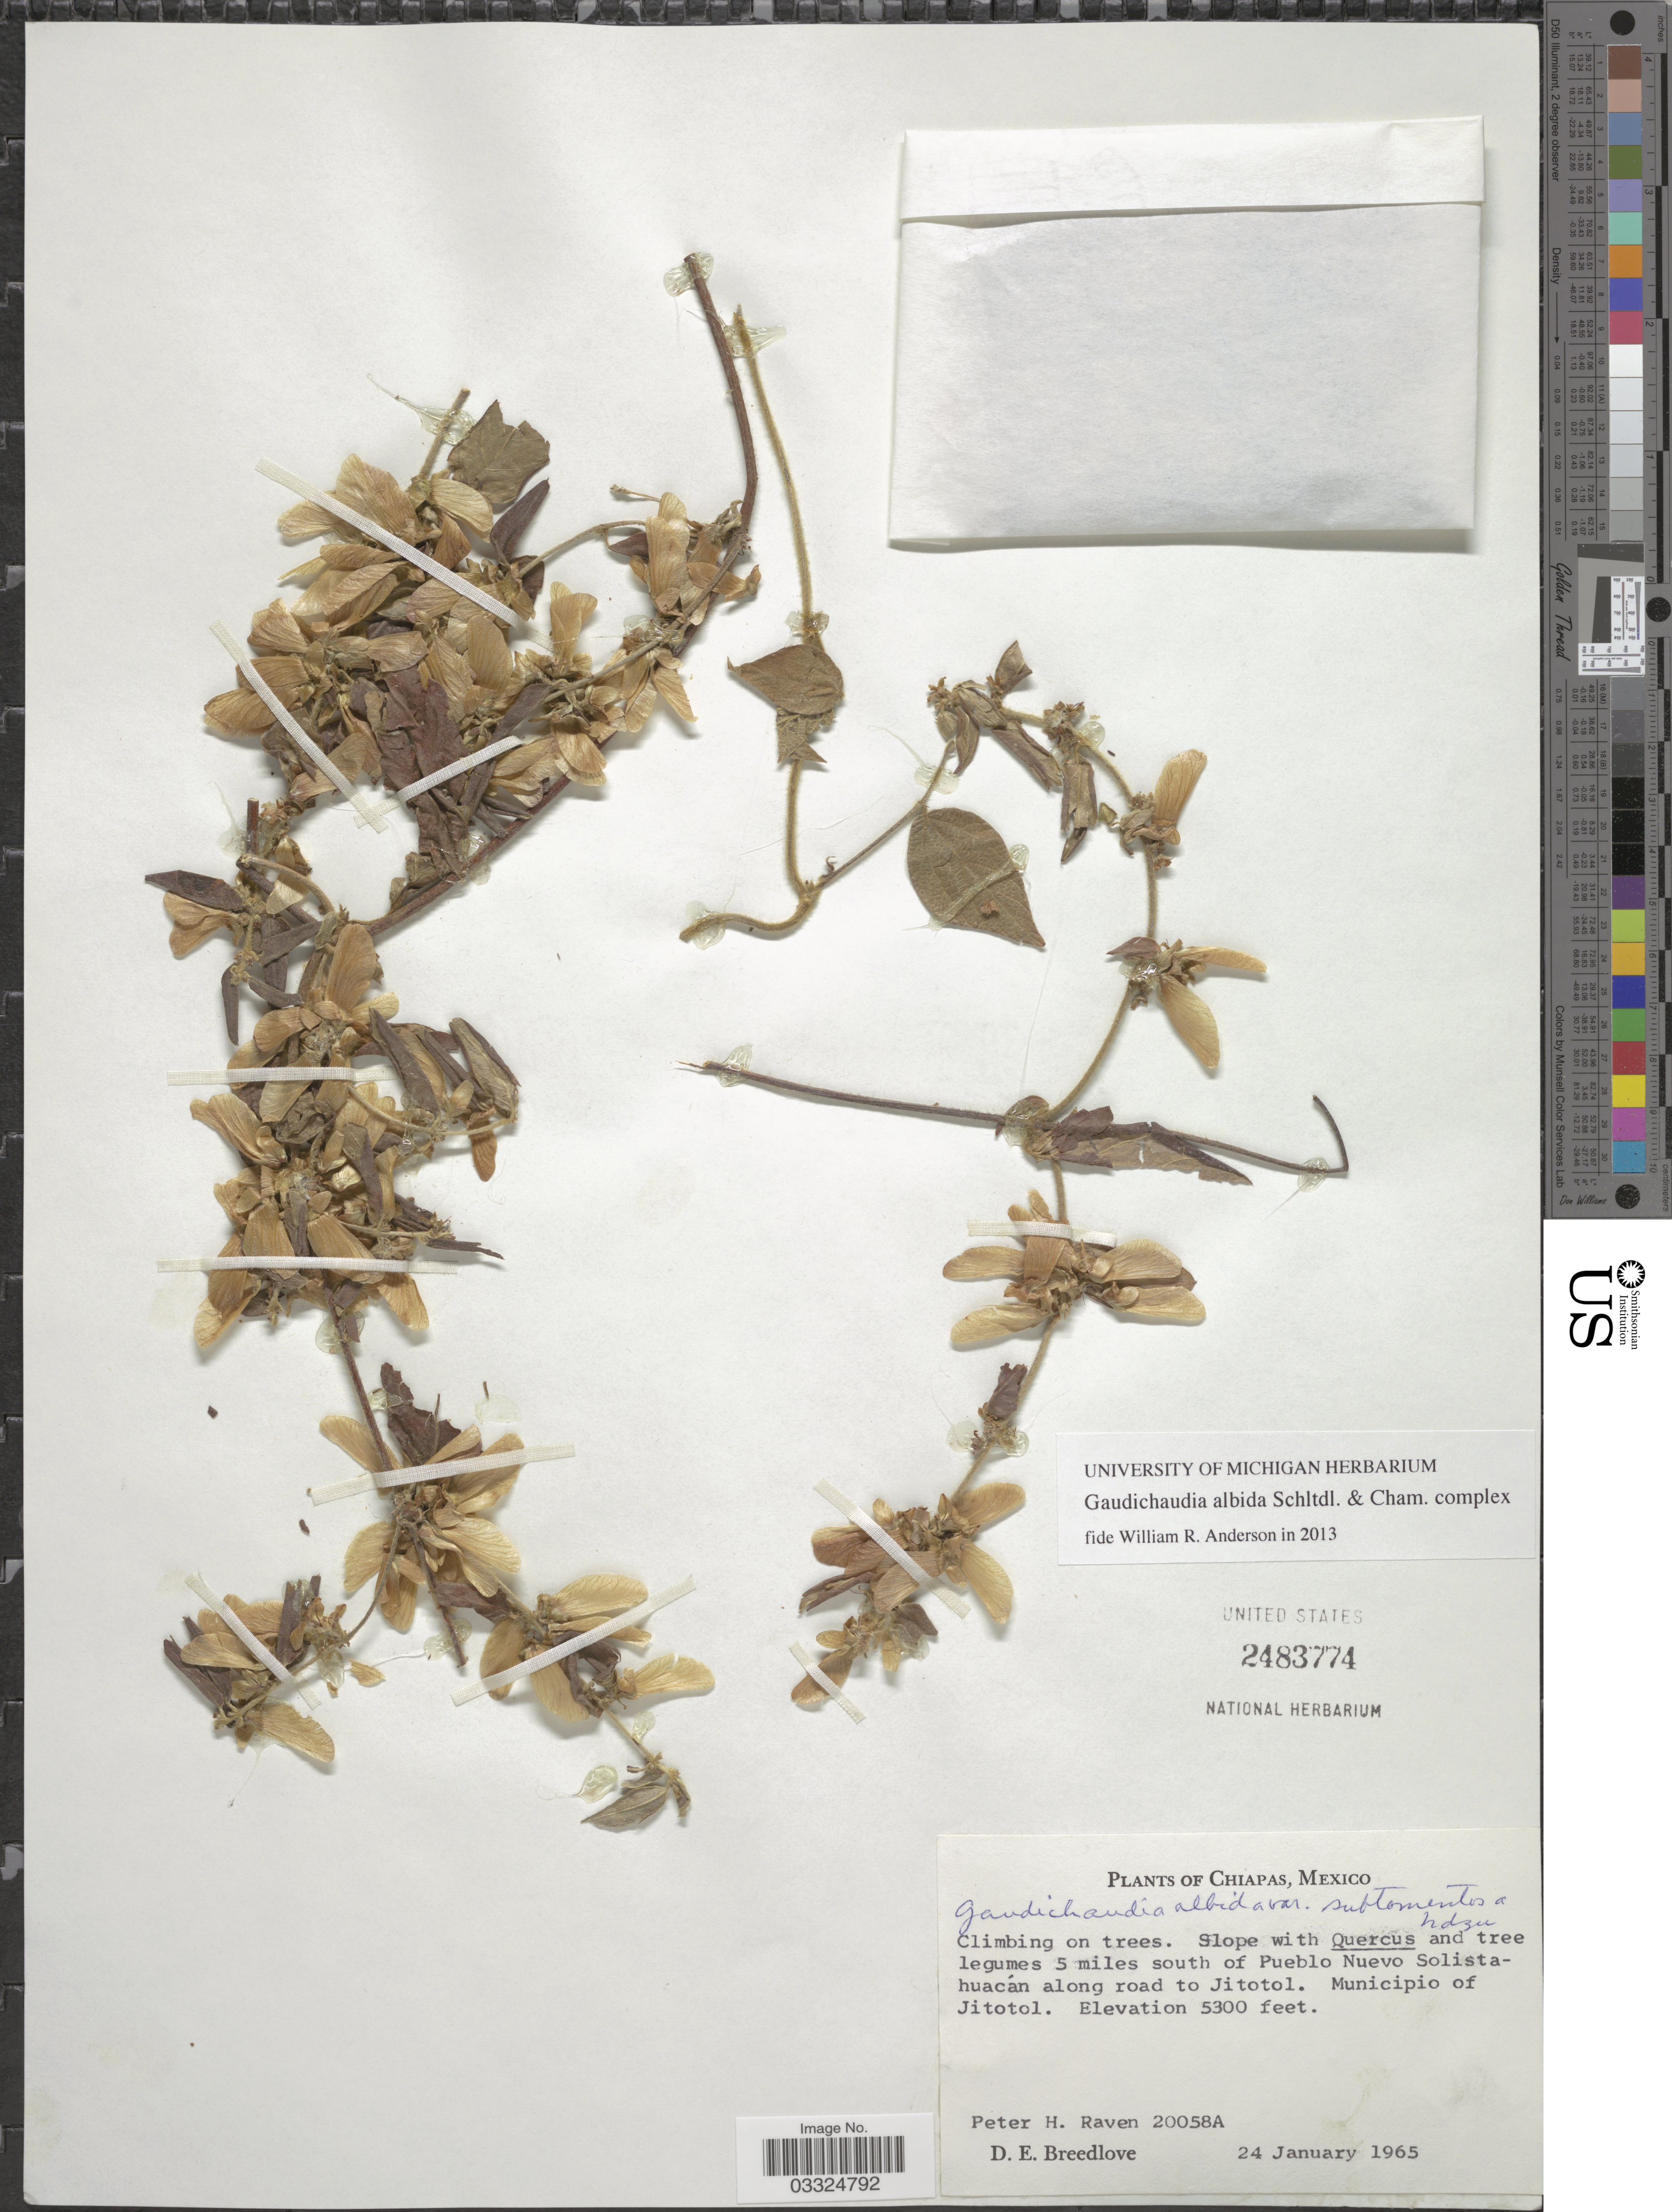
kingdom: Plantae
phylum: Tracheophyta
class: Magnoliopsida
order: Malpighiales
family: Malpighiaceae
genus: Gaudichaudia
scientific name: Gaudichaudia albida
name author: Schltdl. & Cham.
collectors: P. Raven & D. E. Breedlove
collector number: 20058A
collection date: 1965-01-24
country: Mexico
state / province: Chiapas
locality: Slope with Quercus and tree legumes 5 miles south of Pueblo Nuevo Solistahuacán along road to Jitotol. Municipio of Jitotol.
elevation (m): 1615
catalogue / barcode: US 2483774